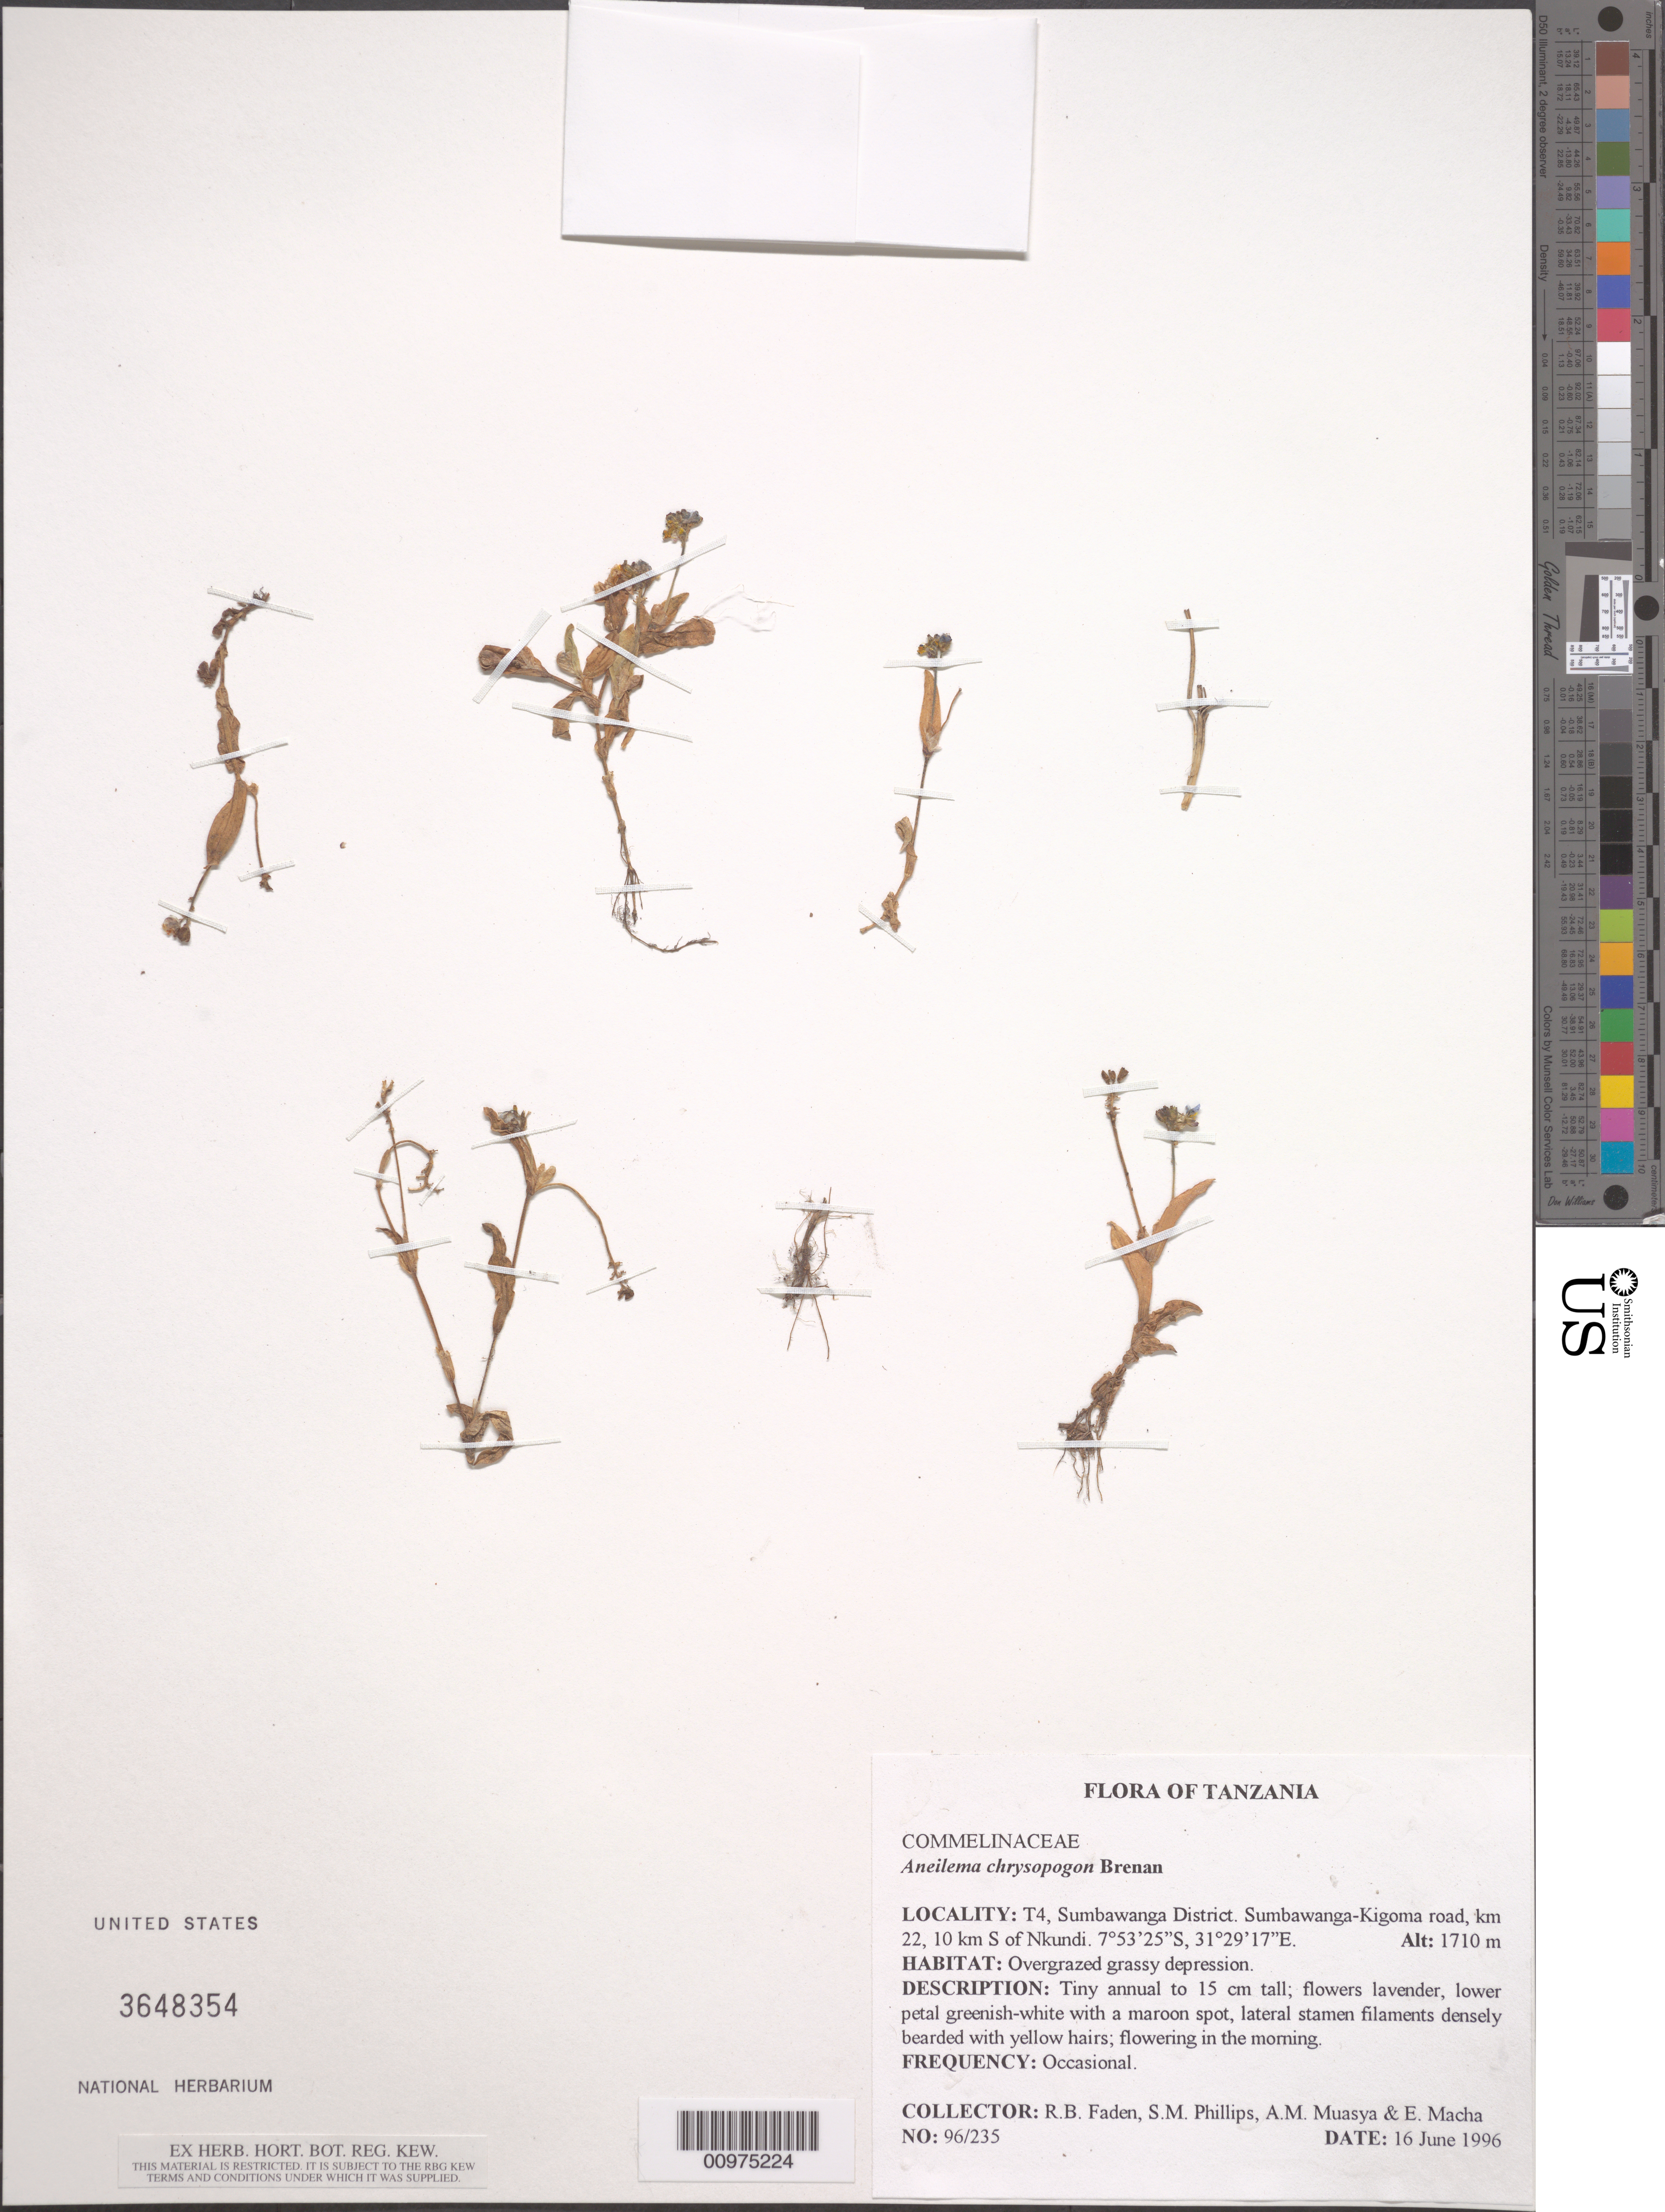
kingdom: Plantae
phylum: Tracheophyta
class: Liliopsida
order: Commelinales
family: Commelinaceae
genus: Aneilema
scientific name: Aneilema chrysopogon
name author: Brenan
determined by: Faden, Robert B., (US), Smithsonian Institution - National Museum of Natural History (UNITED STATES)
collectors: R. B. Faden et al.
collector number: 96/235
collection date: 1996-06-16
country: Tanzania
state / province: Rukwa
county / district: Sumbawanga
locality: Sumbawanga-Kigoma road, km 22, 10 km S of Nkundi.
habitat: Overgrazed grassy depression.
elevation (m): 1710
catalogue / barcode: US 3648354